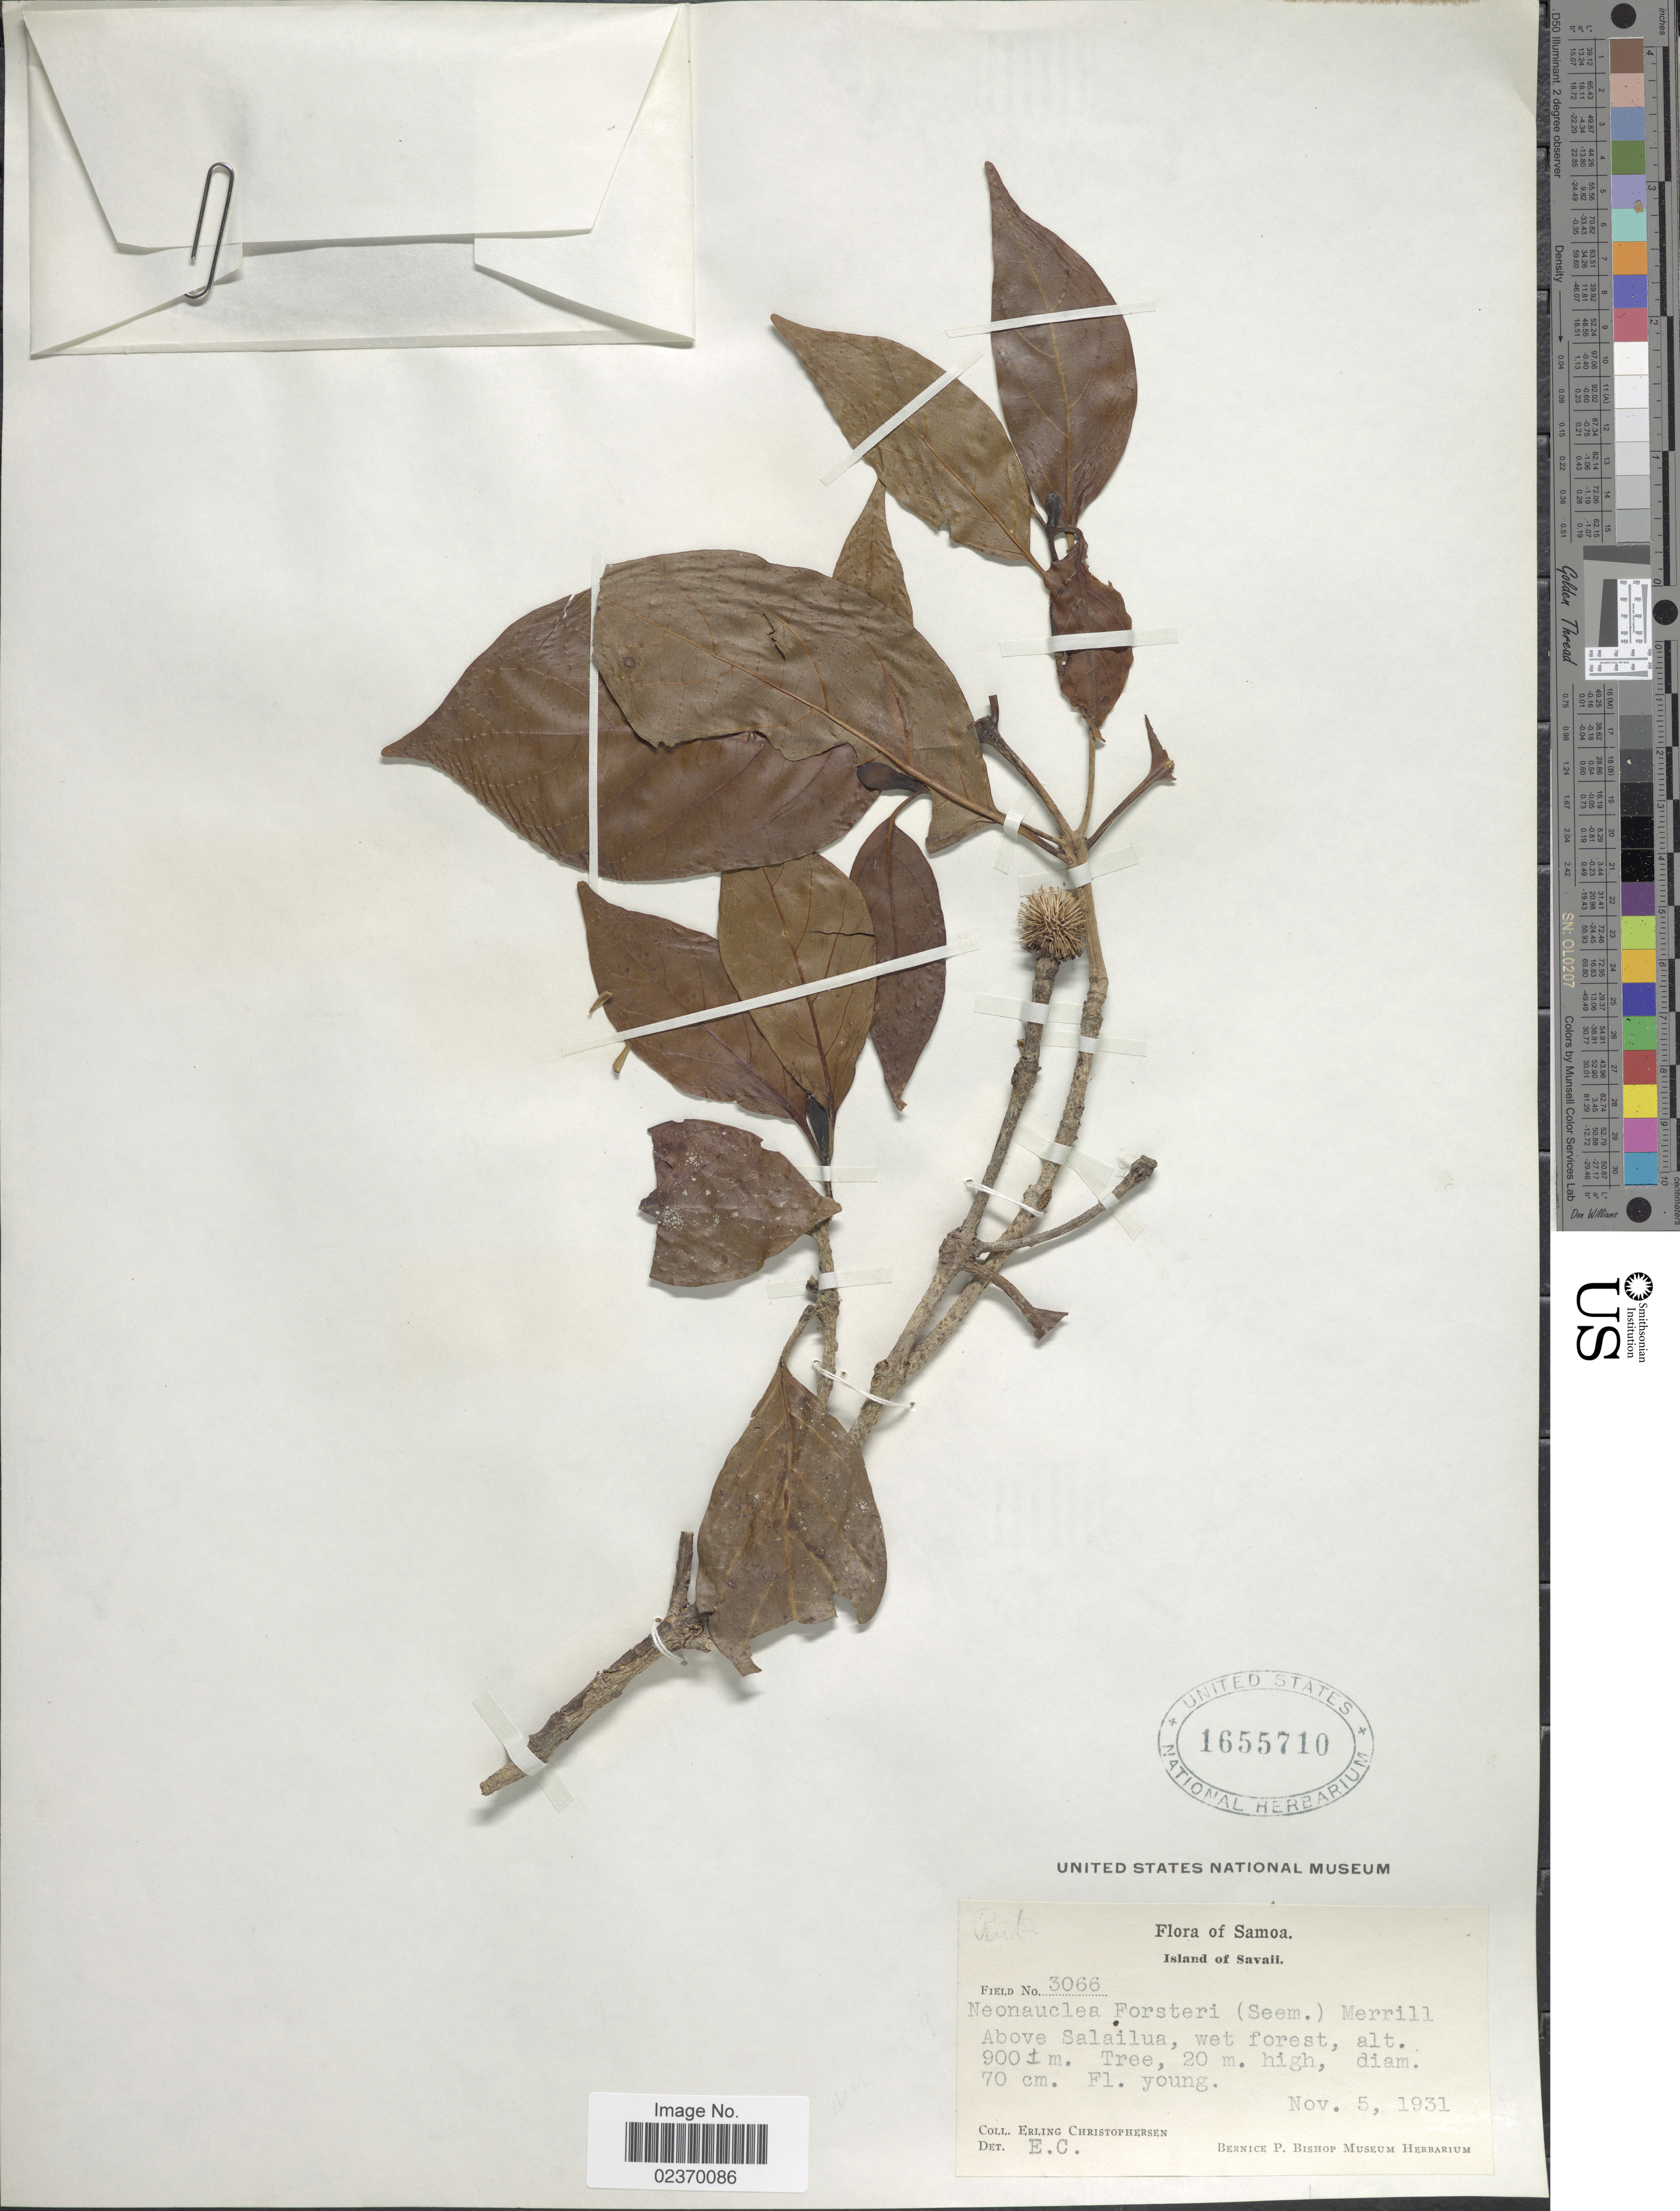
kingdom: Plantae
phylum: Tracheophyta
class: Magnoliopsida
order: Gentianales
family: Rubiaceae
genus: Neonauclea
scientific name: Neonauclea forsteri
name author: (Seem.) Merr.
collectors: E. Christophersen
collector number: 3066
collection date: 1931-11-05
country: Samoa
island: Savai'i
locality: Samoa, Island of Savaii, Above Salailua, wet forest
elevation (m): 900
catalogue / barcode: US 1655710